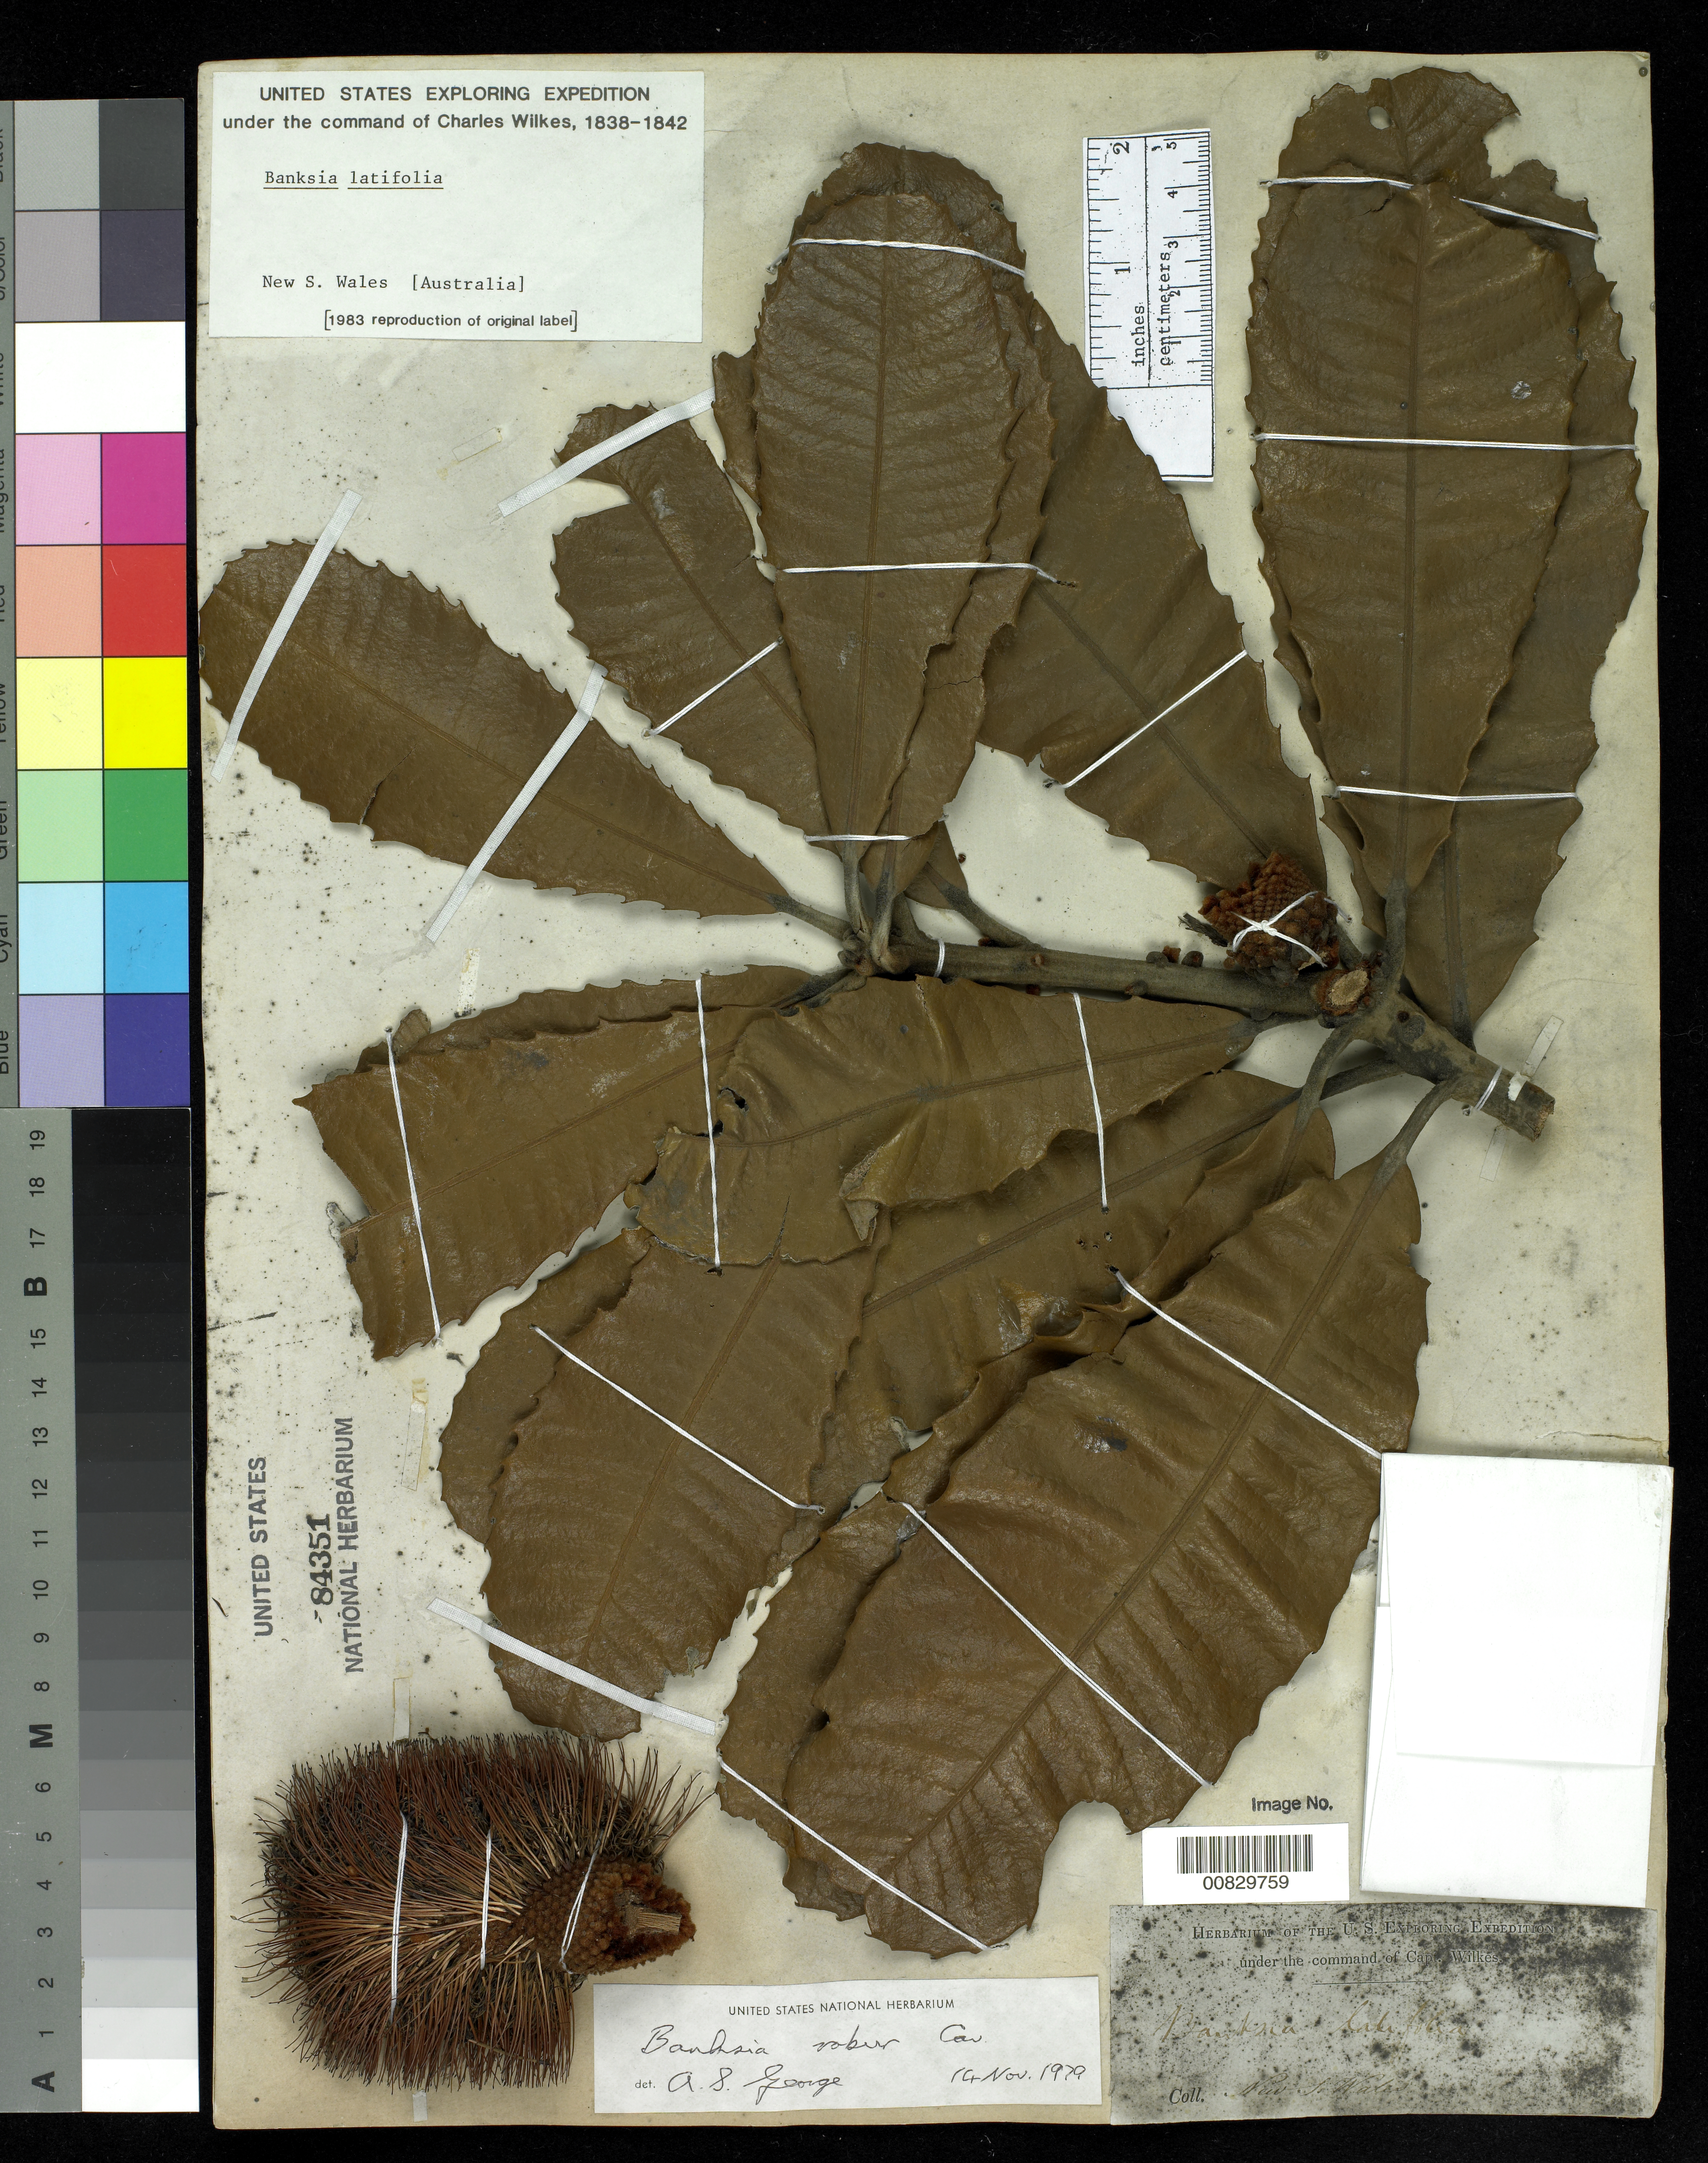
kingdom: Plantae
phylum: Tracheophyta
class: Magnoliopsida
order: Proteales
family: Proteaceae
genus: Banksia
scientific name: Banksia robur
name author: Cav.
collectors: Wilkes Explor. Exped.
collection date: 1838/1842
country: Australia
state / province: New South Wales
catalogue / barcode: US 84351